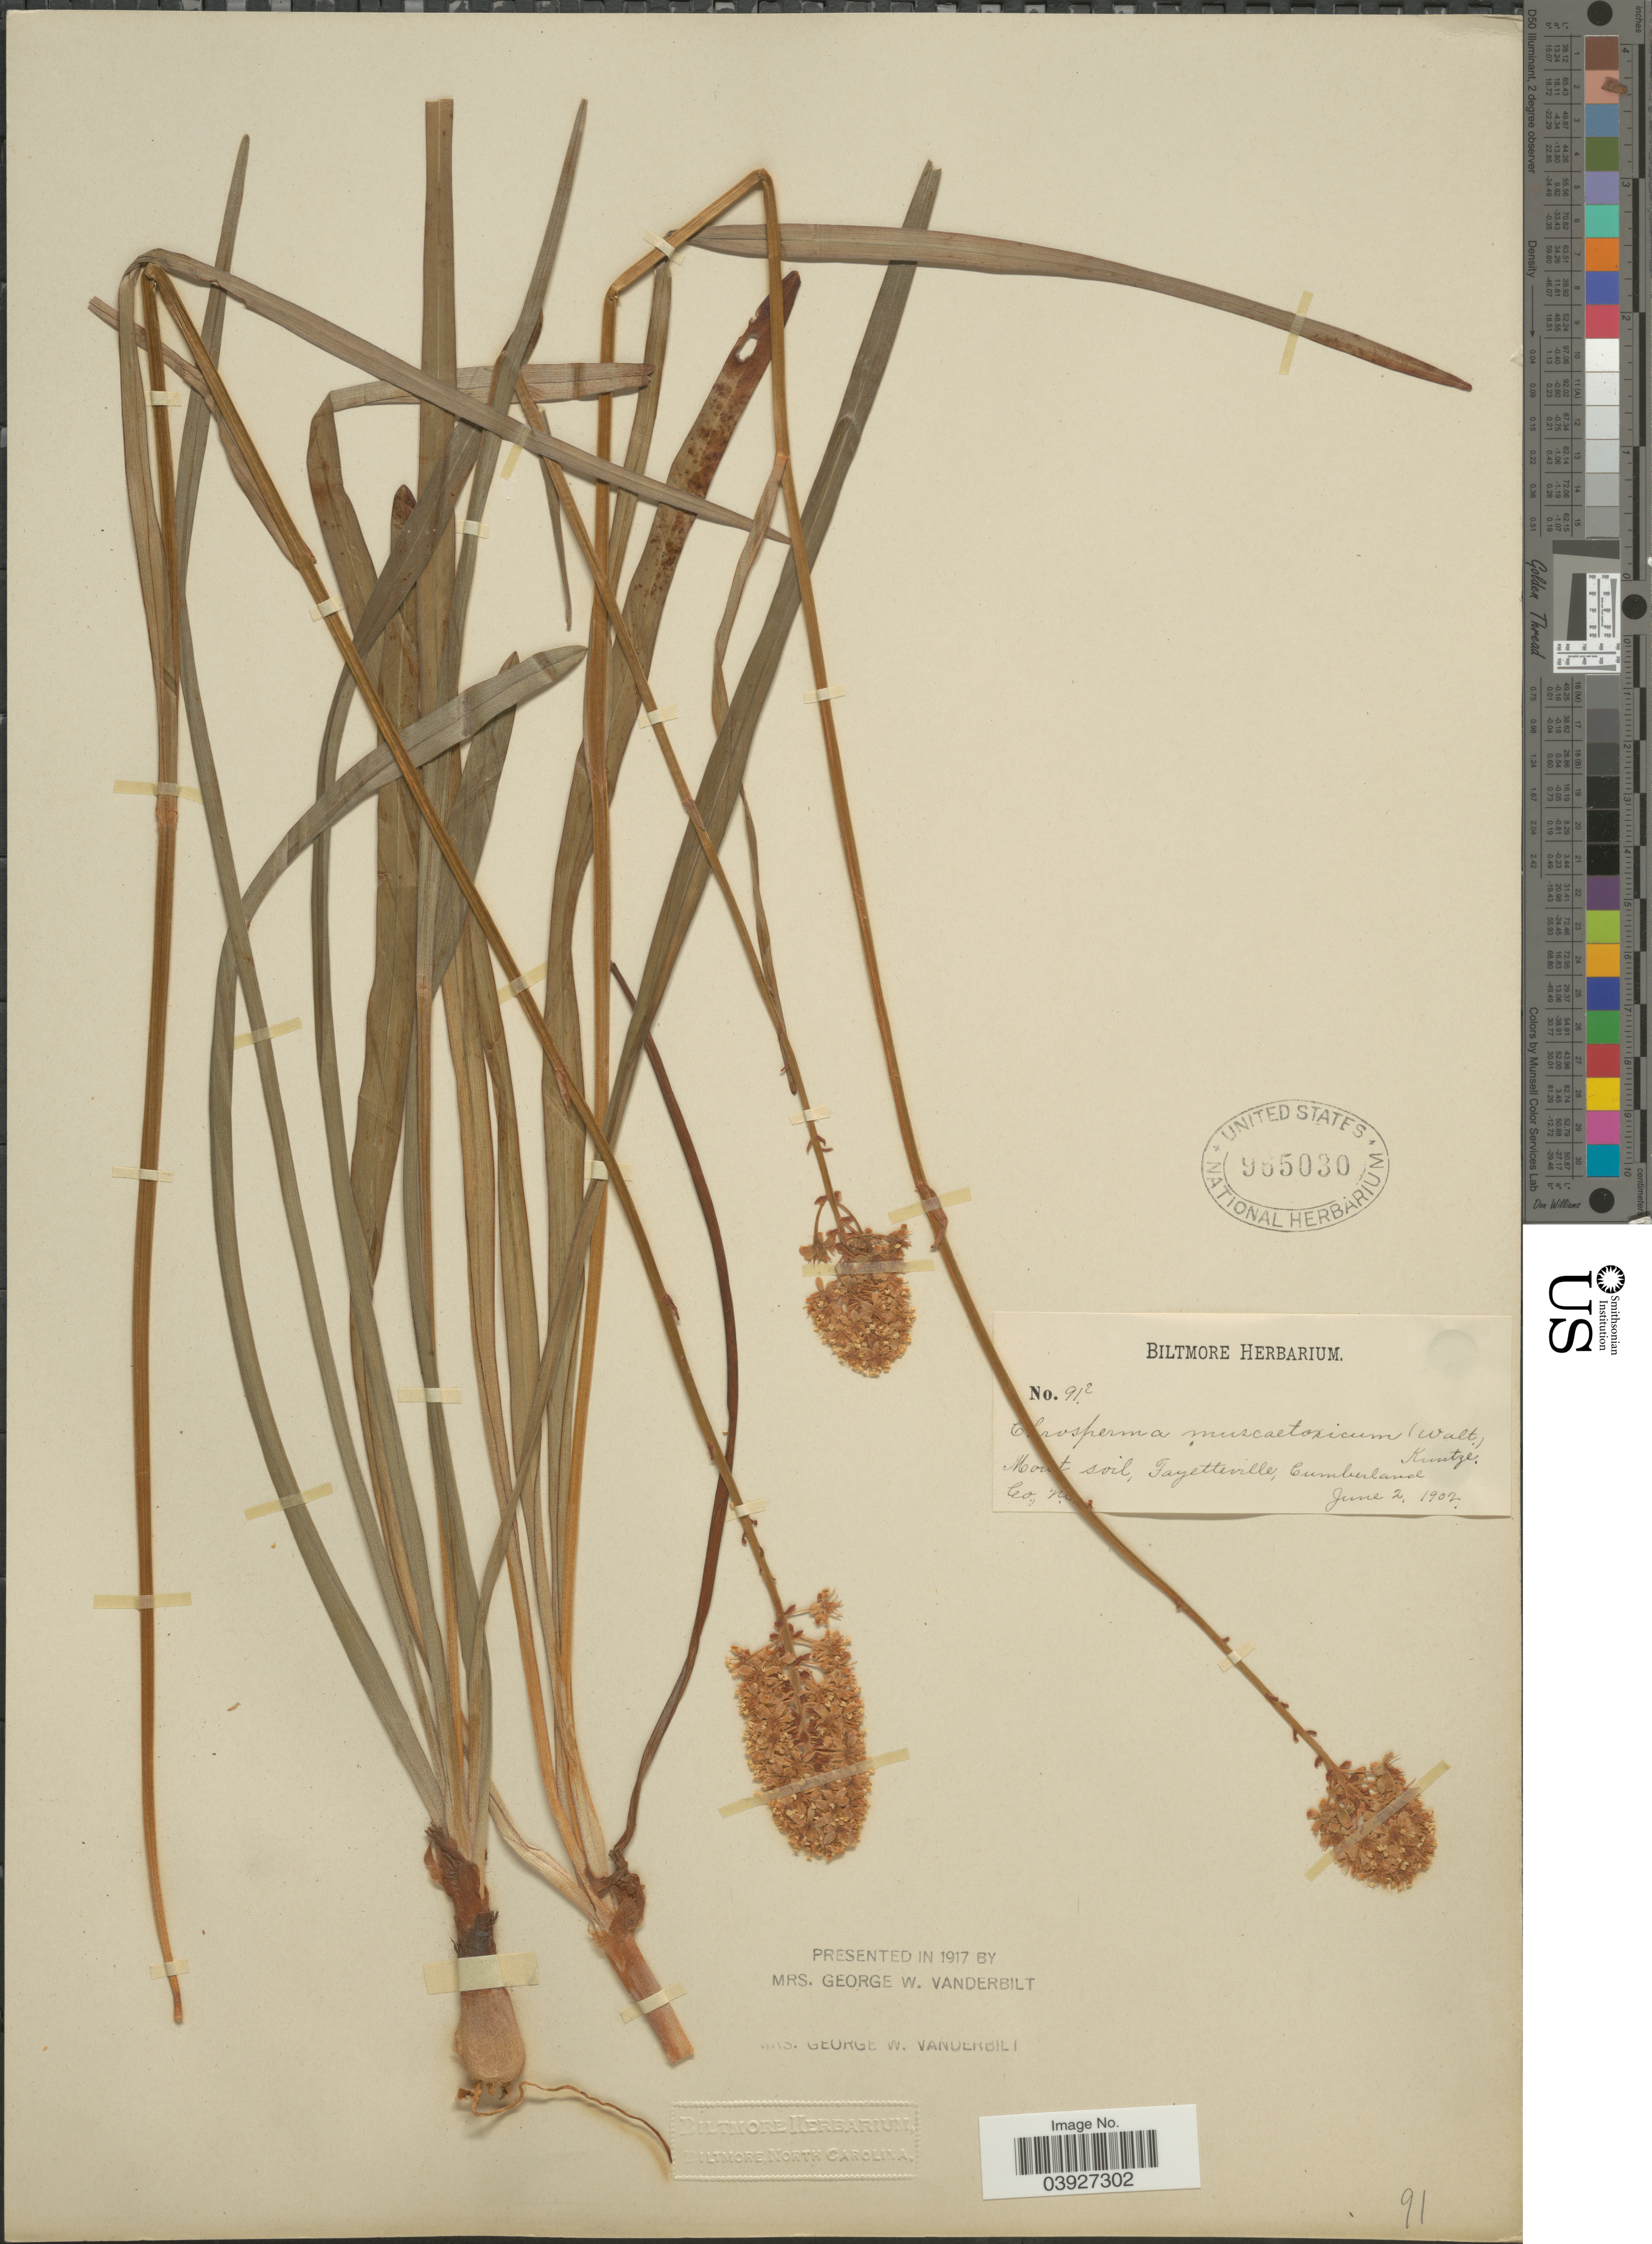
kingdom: Plantae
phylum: Tracheophyta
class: Liliopsida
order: Liliales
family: Melanthiaceae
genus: Amianthium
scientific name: Amianthium muscitoxicum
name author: (Walter) A. Gray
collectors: ex herb. Biltmore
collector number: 91E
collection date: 1902-06-02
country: United States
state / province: North Carolina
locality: Fayetteville, Cumberland Co.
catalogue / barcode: US 965030